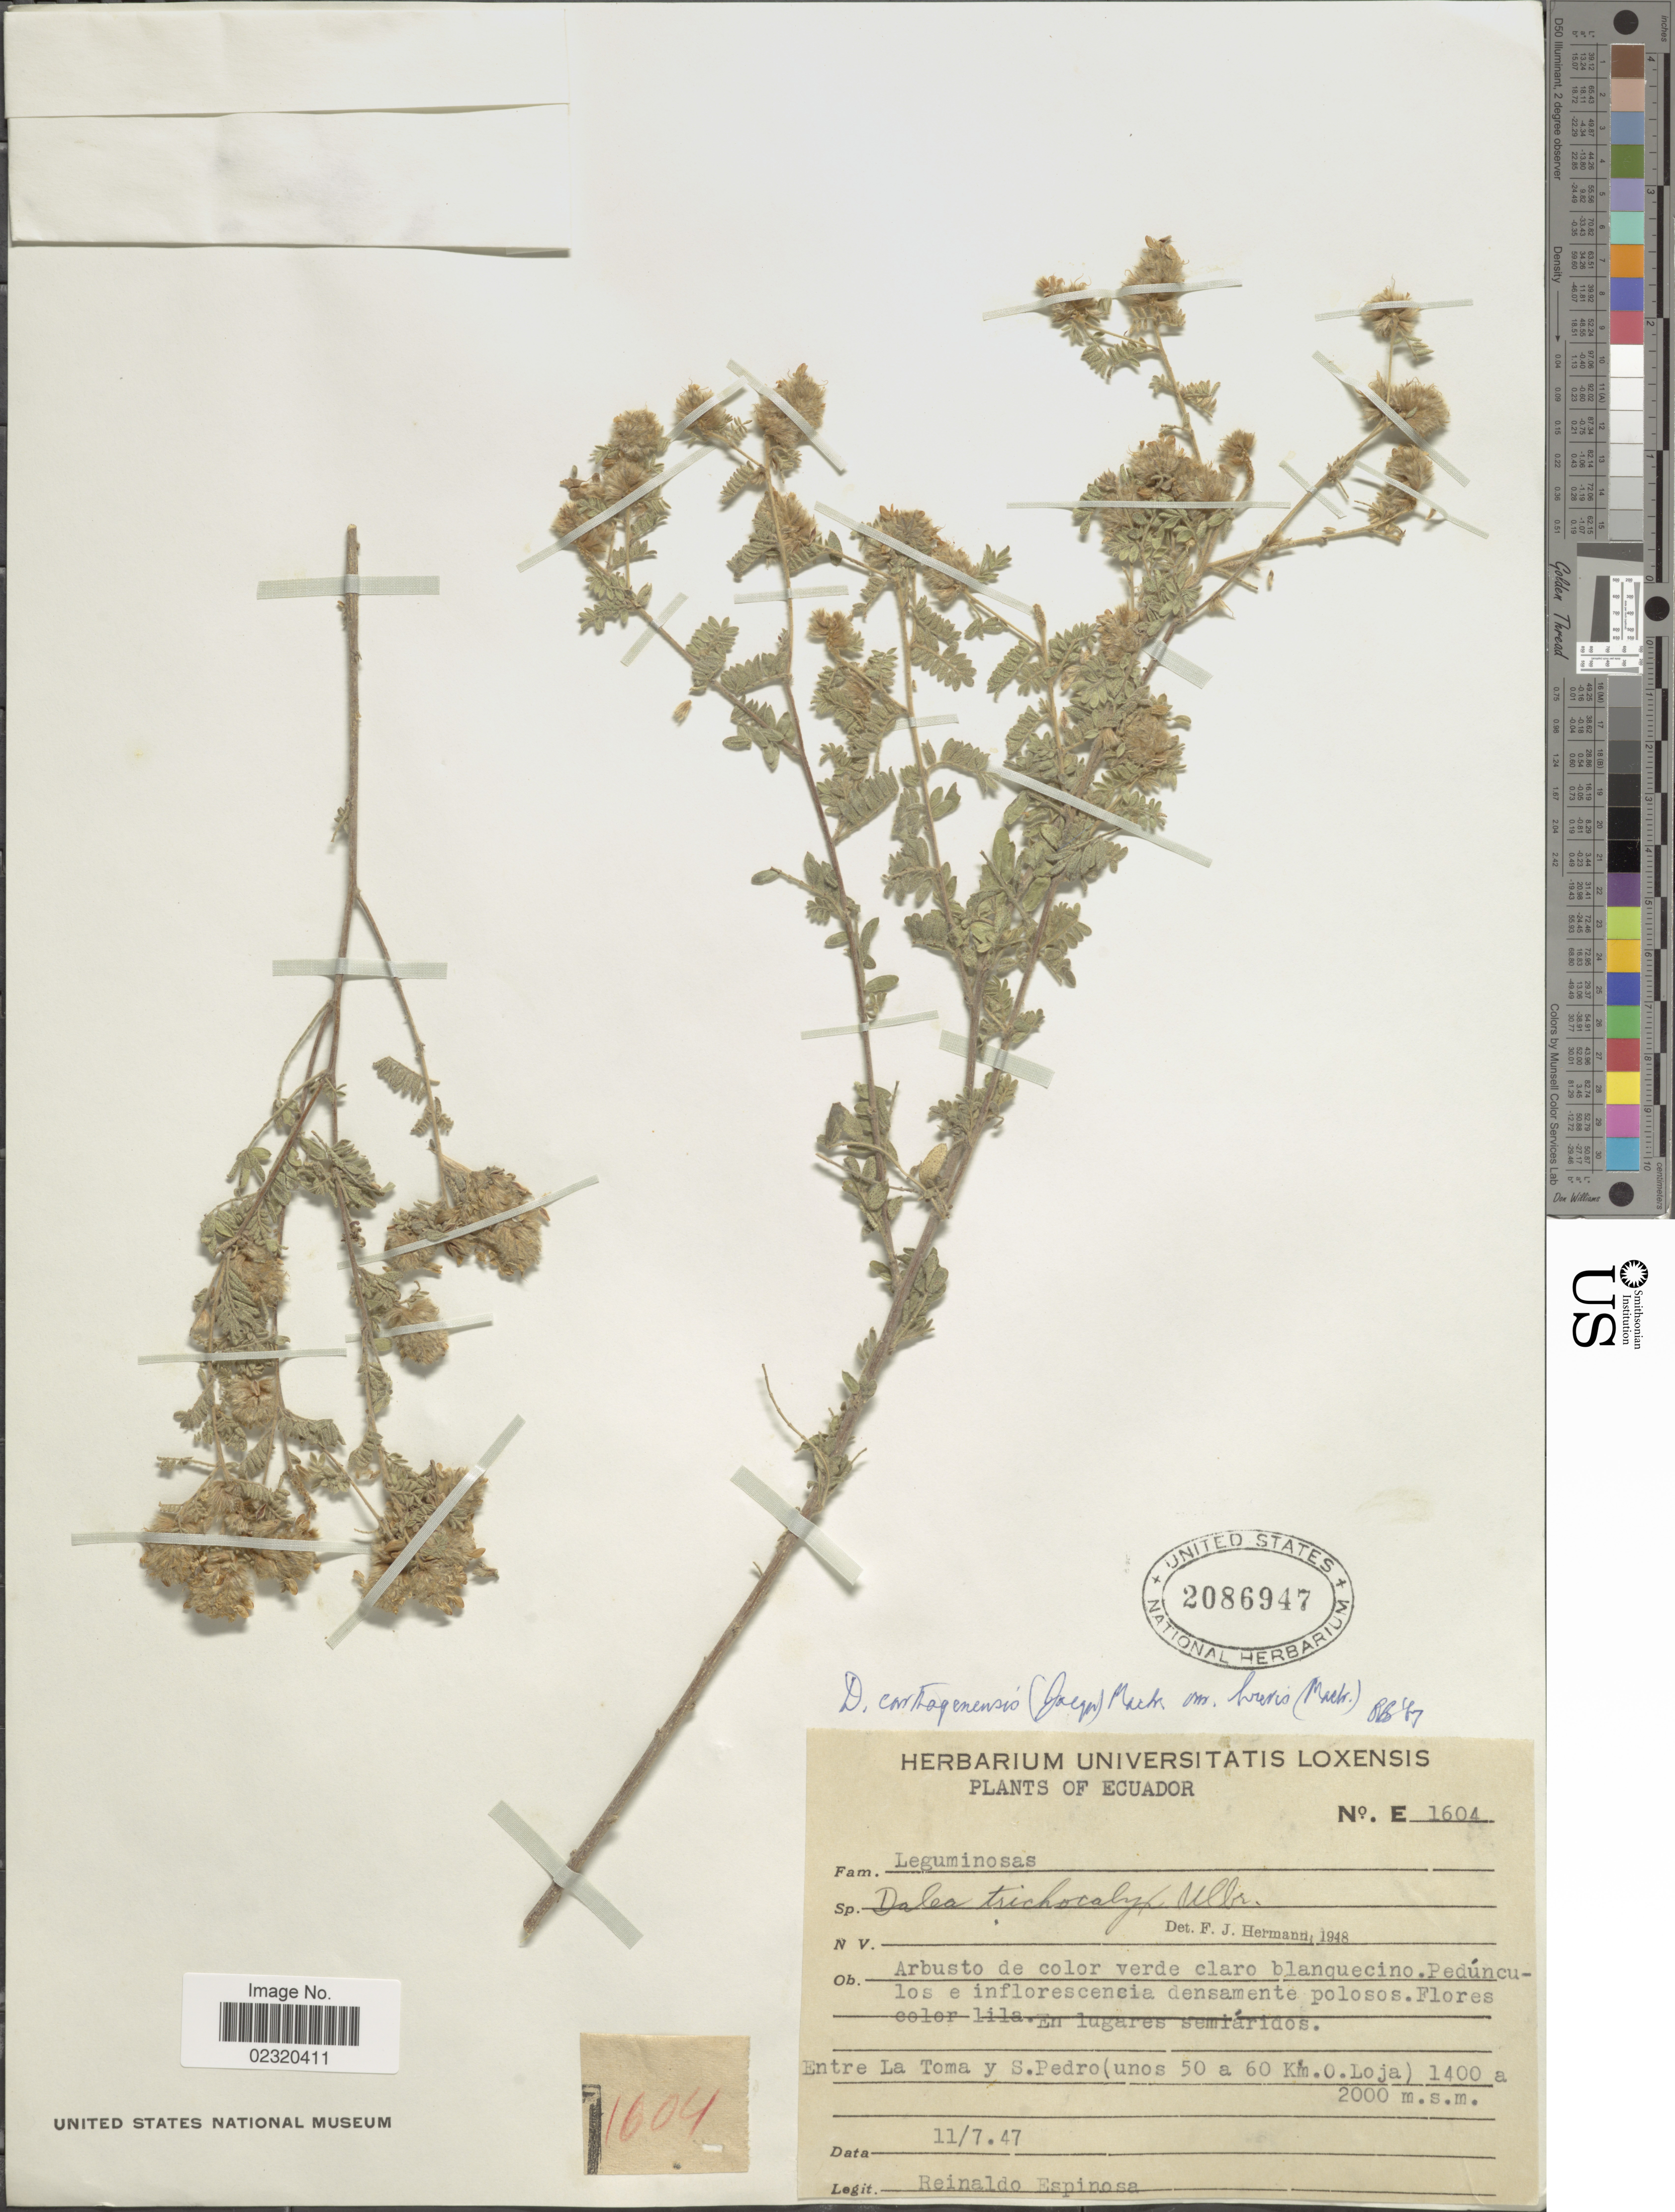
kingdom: Plantae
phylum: Tracheophyta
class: Magnoliopsida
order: Fabales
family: Fabaceae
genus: Dalea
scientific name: Dalea carthagenensis var. brevis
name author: (J.F. Macbr.) Barneby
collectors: R. Espinosa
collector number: E1604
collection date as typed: Transcribed d/m/y: 11/7/47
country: Ecuador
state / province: Loja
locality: Entre La Toma y S. Pedro (unos 50 a 60 km O. Loja)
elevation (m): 1400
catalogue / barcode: US 2086947